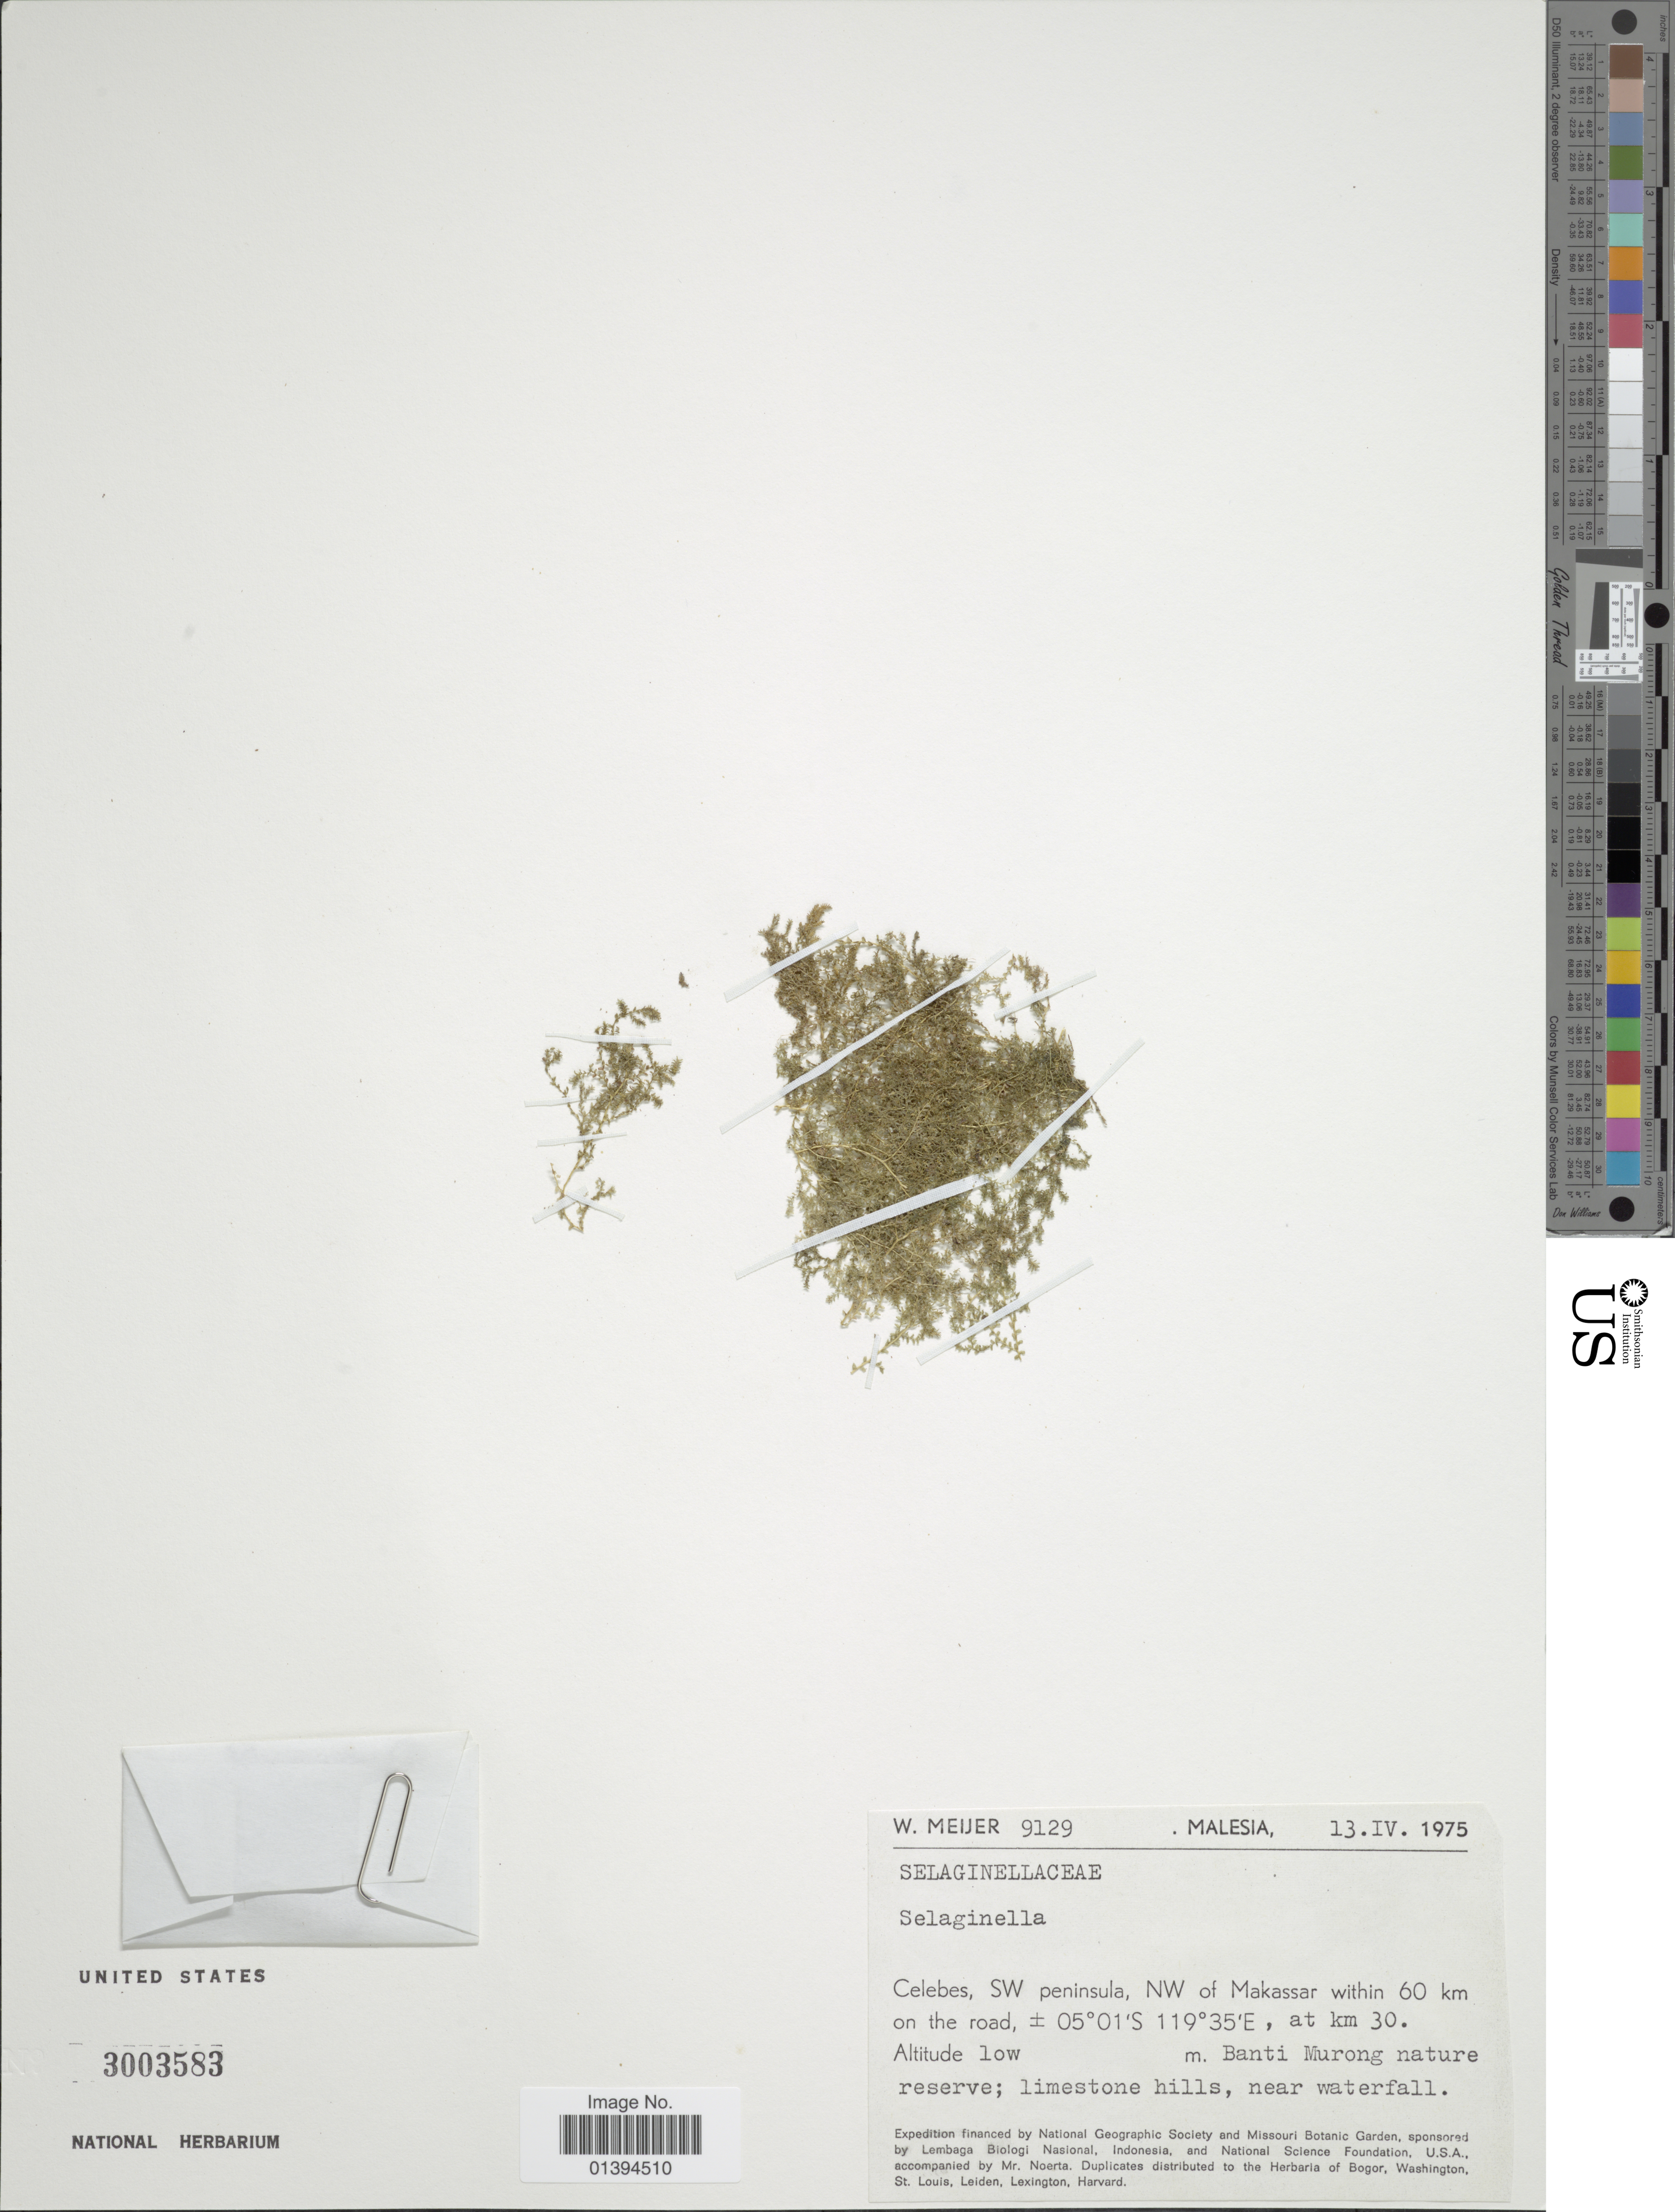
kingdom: Plantae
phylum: Tracheophyta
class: Lycopodiopsida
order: Selaginellales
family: Selaginellaceae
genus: Selaginella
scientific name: Selaginella sp.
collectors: W. Meijer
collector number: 9129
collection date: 1975-04-13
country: Malaysia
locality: Malesia, Celebes, SW peninsula, NW of Makassar within 60 km on the road, at km 30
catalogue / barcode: US 3003583